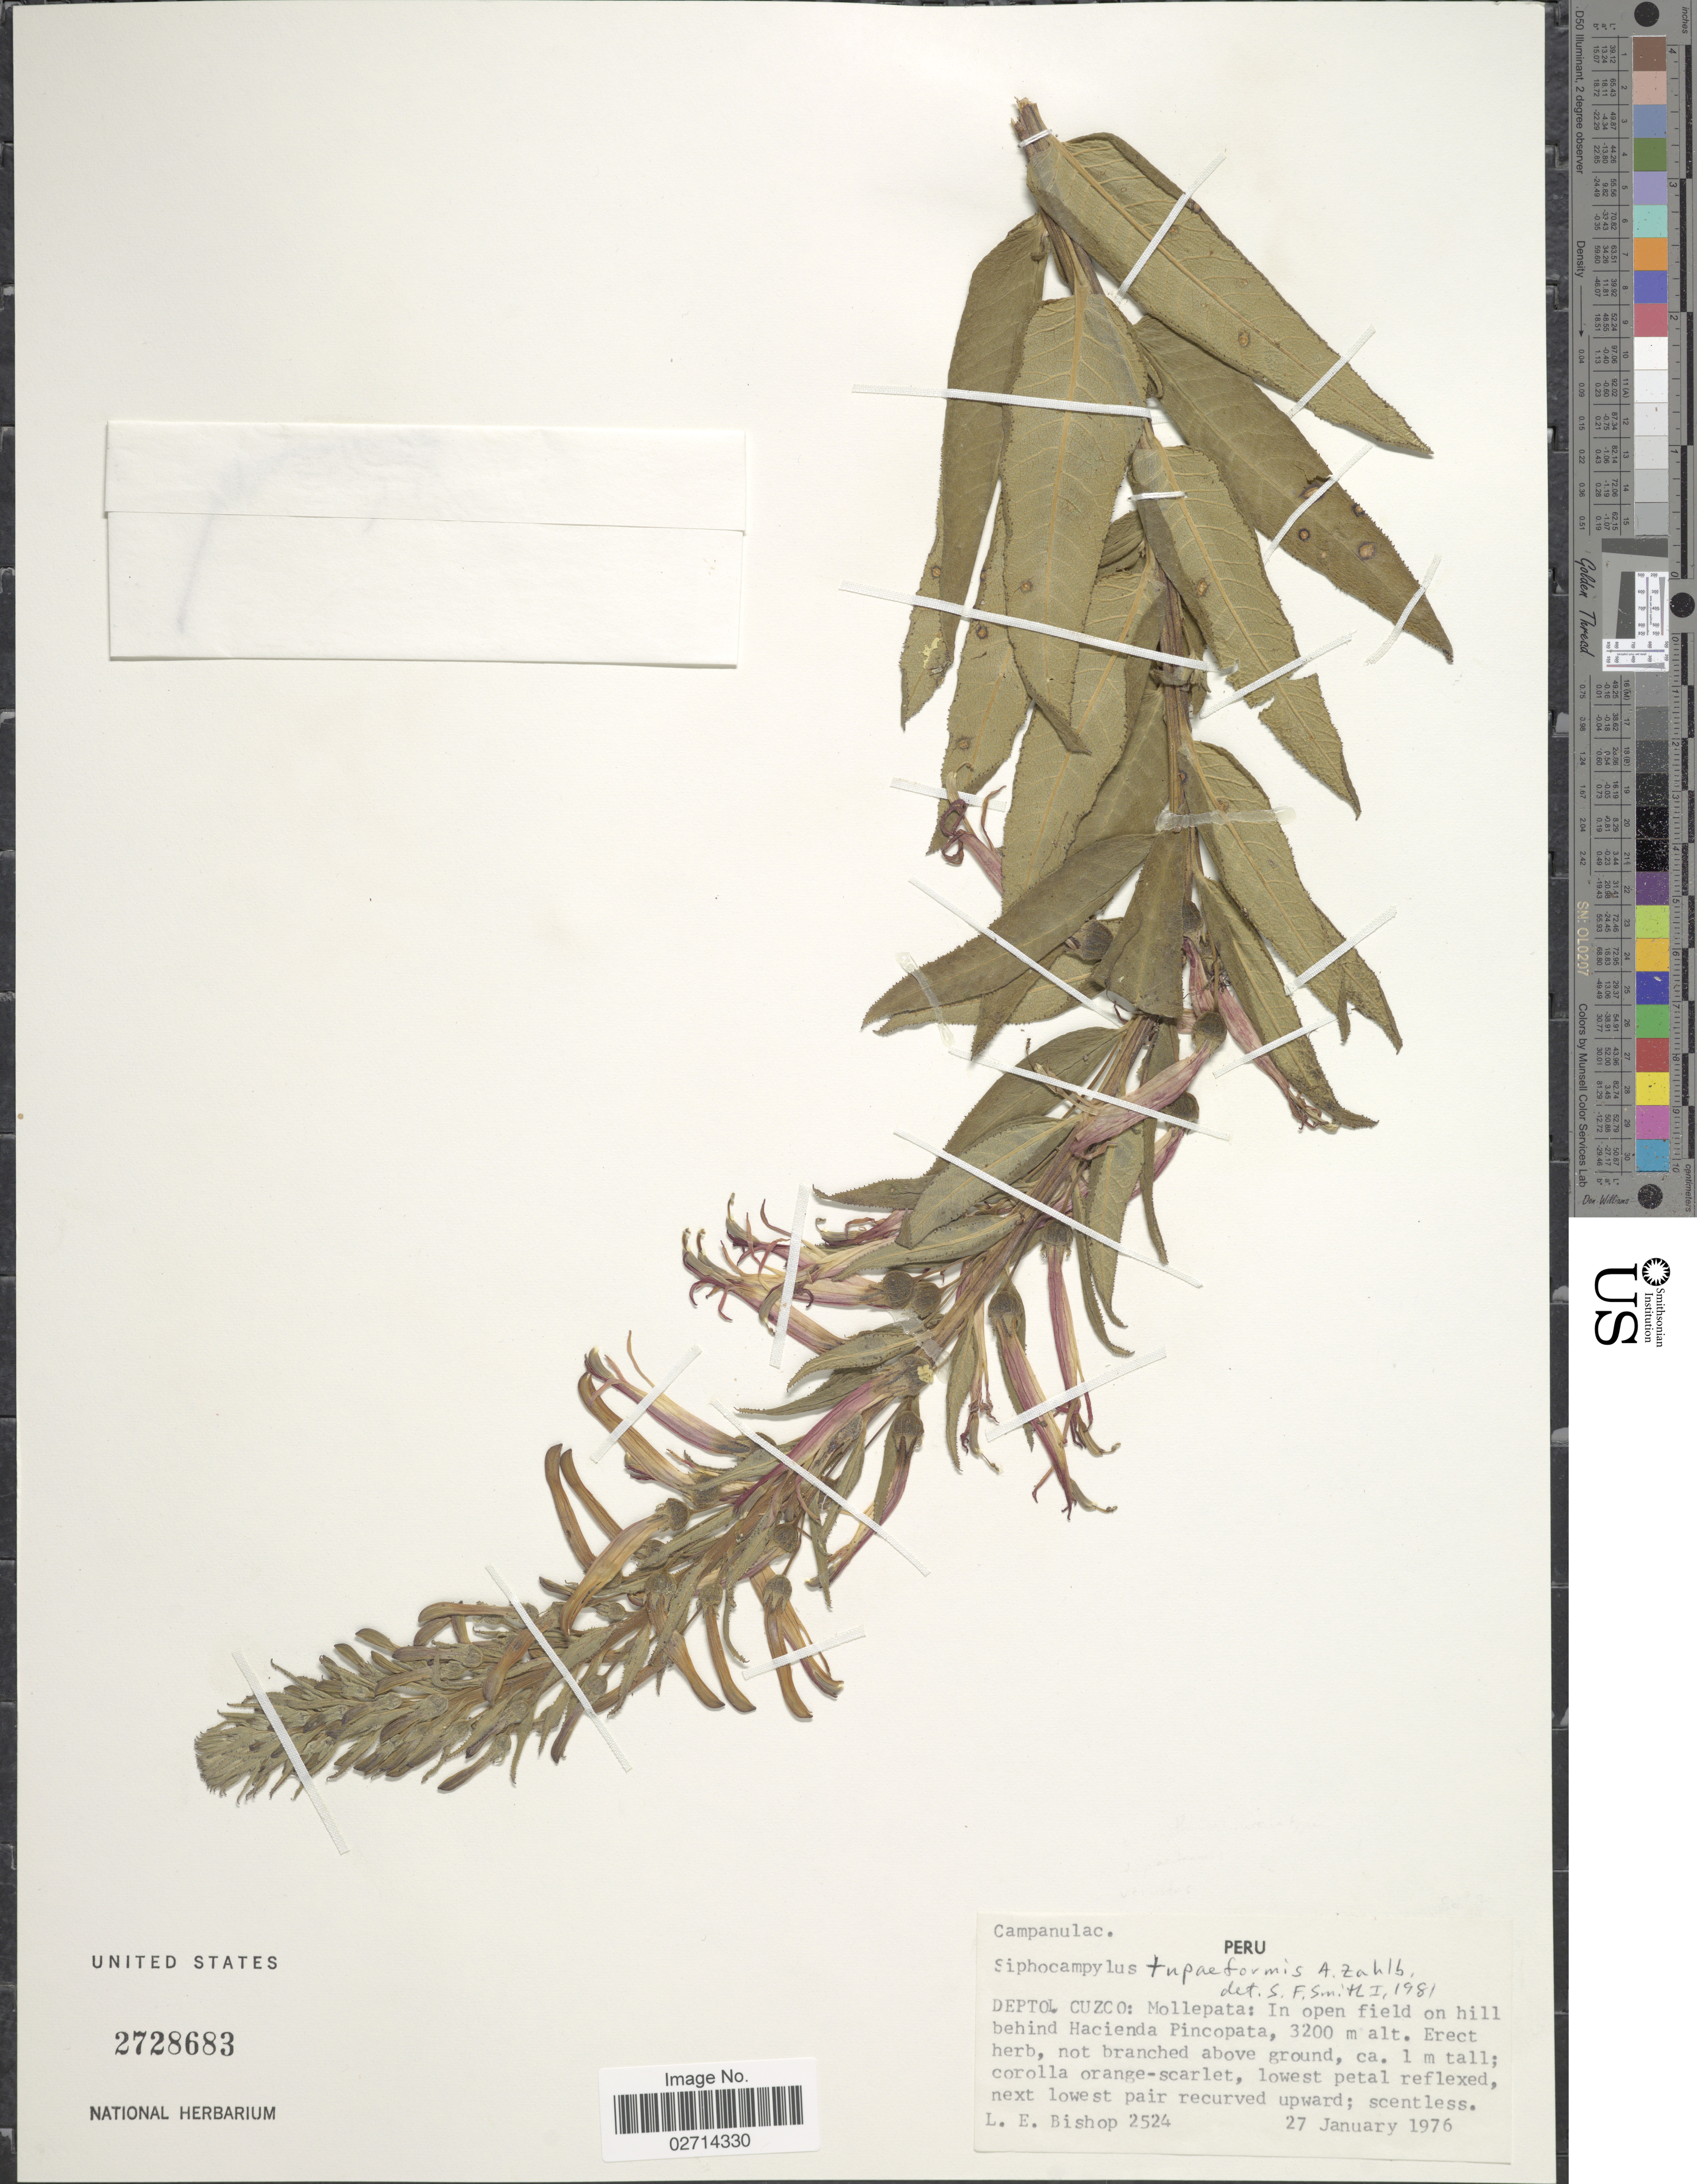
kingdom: Plantae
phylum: Tracheophyta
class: Magnoliopsida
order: Asterales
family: Campanulaceae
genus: Siphocampylus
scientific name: Siphocampylus tupaeformis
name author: Zahlbr.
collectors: L. E. Bishop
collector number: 2524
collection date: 1976-01-27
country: Peru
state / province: Ancash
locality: Depto. Cuzco: Mollepata: in open field on hill behind Hacienda Pincopata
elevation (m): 3200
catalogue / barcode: US 2728683